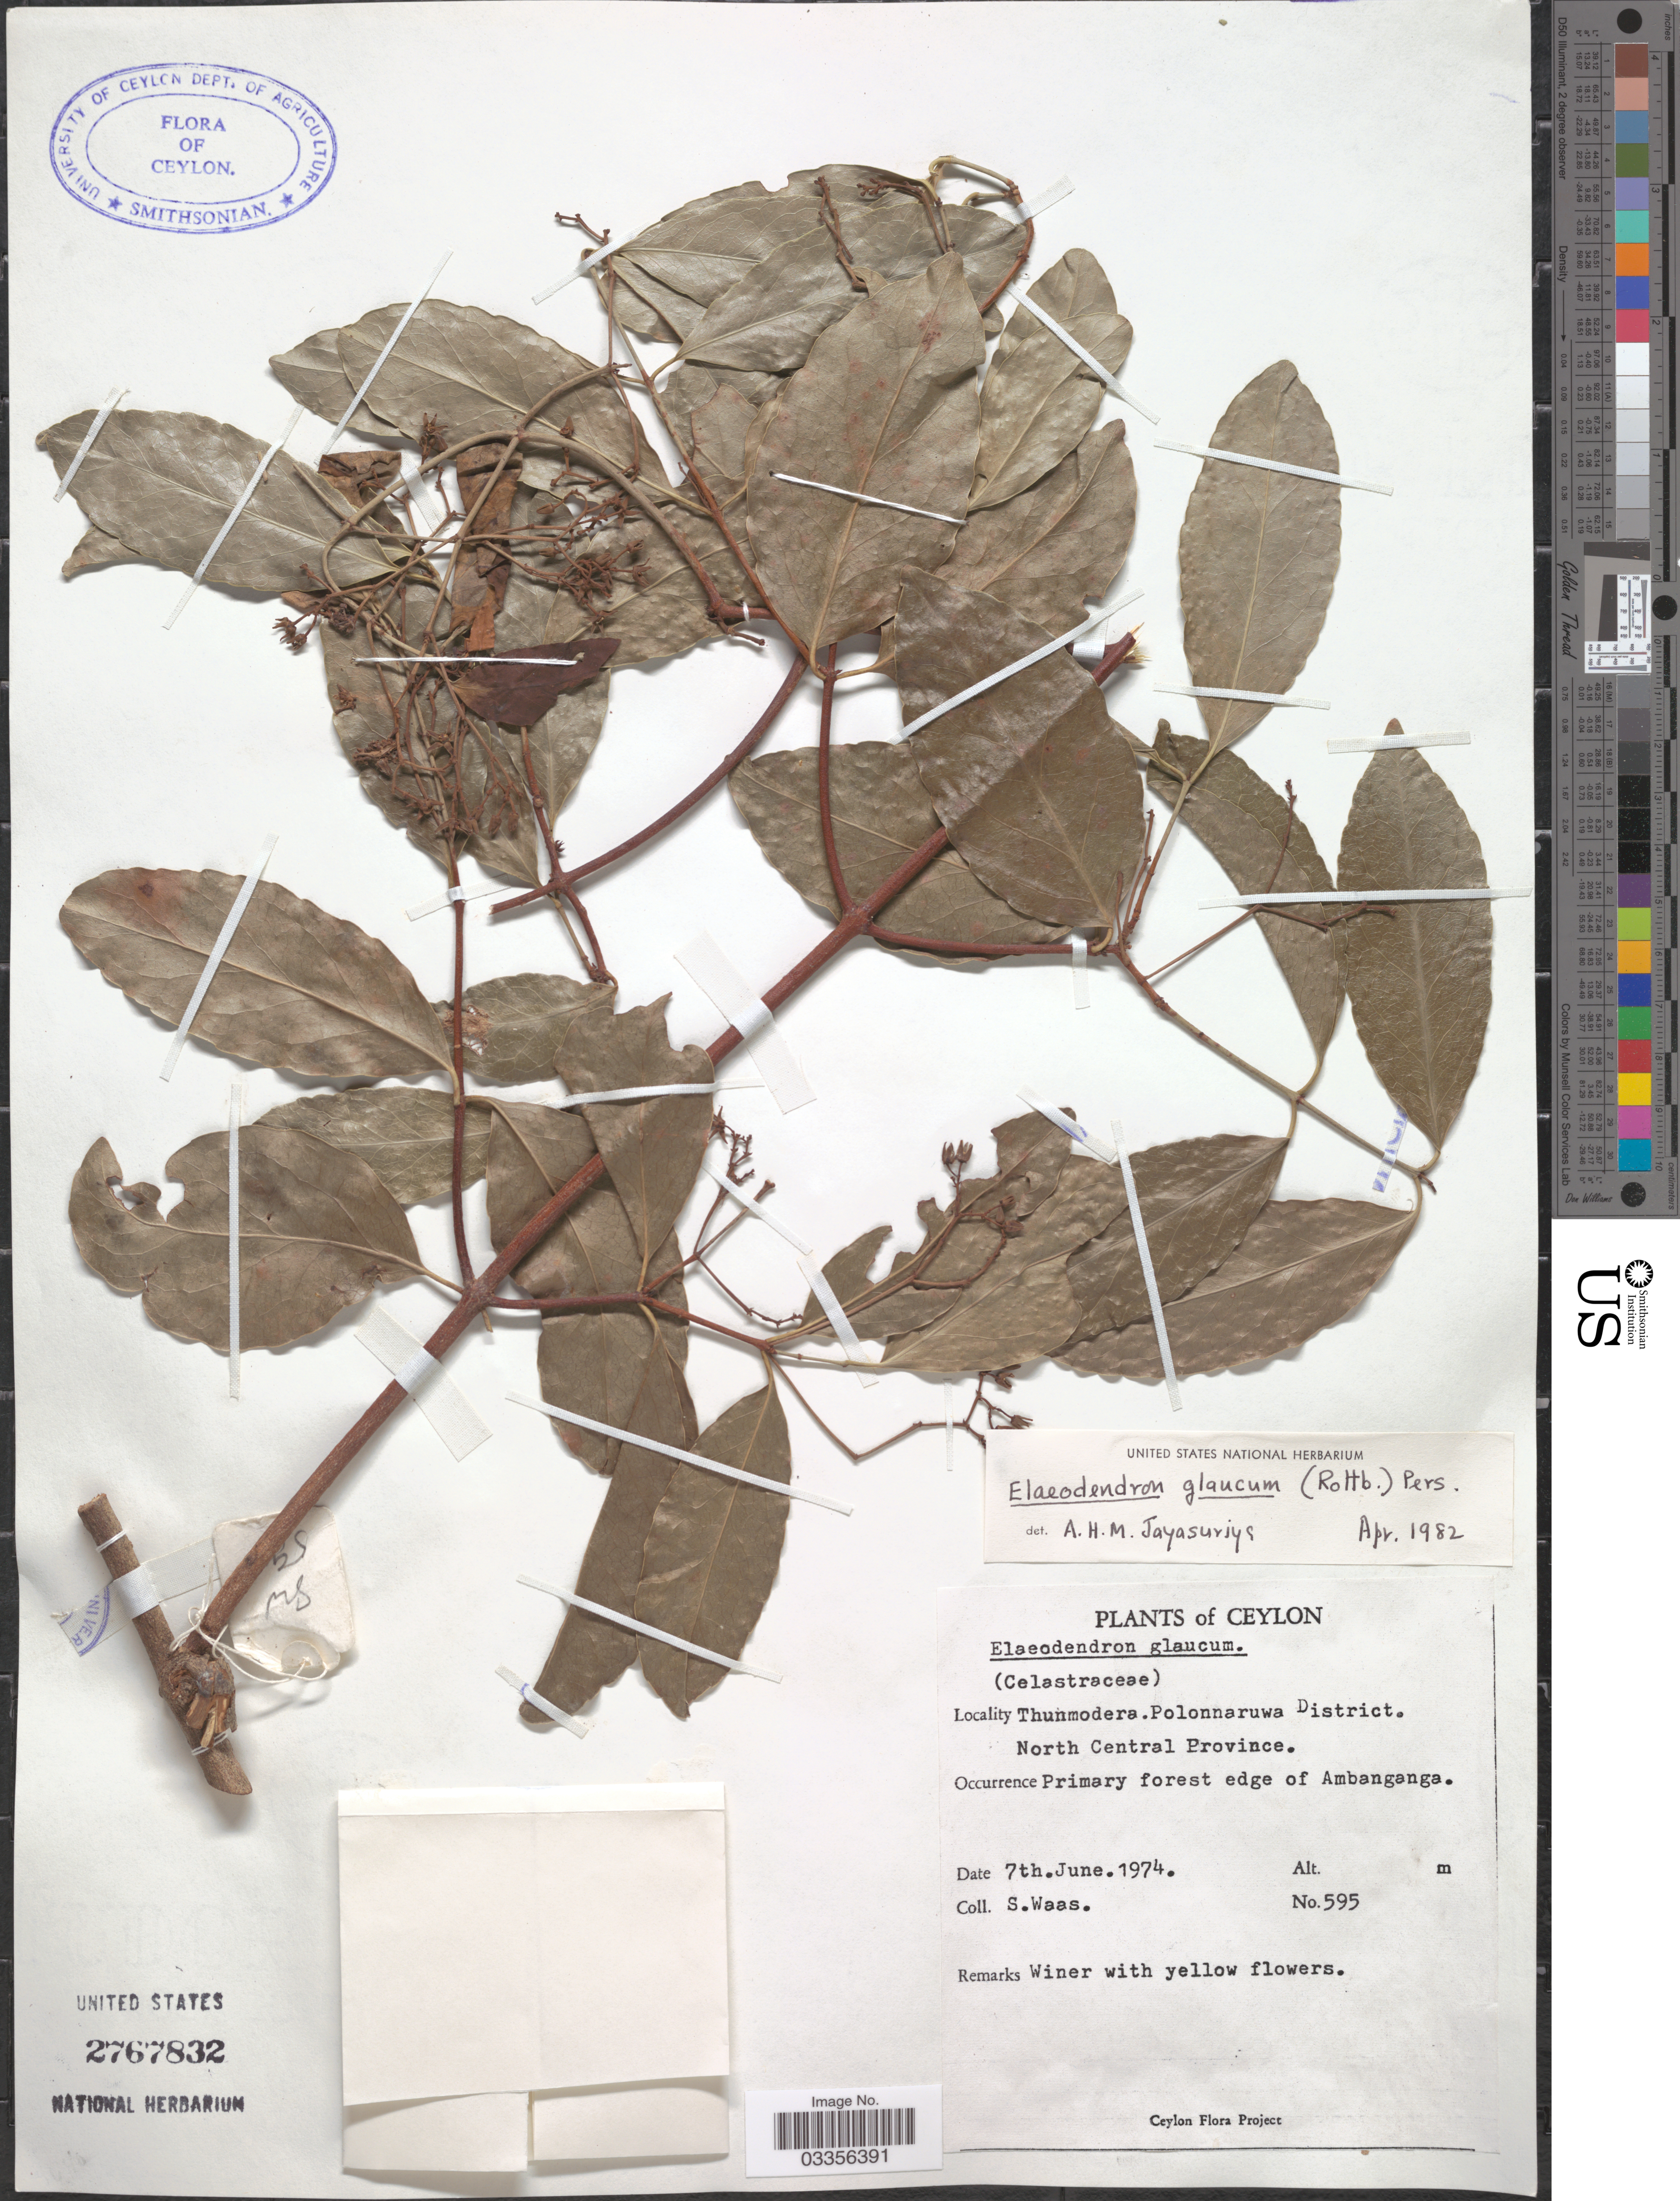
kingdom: Plantae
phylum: Tracheophyta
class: Magnoliopsida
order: Celastrales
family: Celastraceae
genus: Elaeodendron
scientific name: Elaeodendron glaucum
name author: (Rottb.) Pers.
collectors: S. Waas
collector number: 595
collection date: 1974-06-07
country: Sri Lanka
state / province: North Central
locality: Ceylon. Thunmodera. Polonnaruwa District. Primary forest edge of Ambanganga.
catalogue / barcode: US 2767832